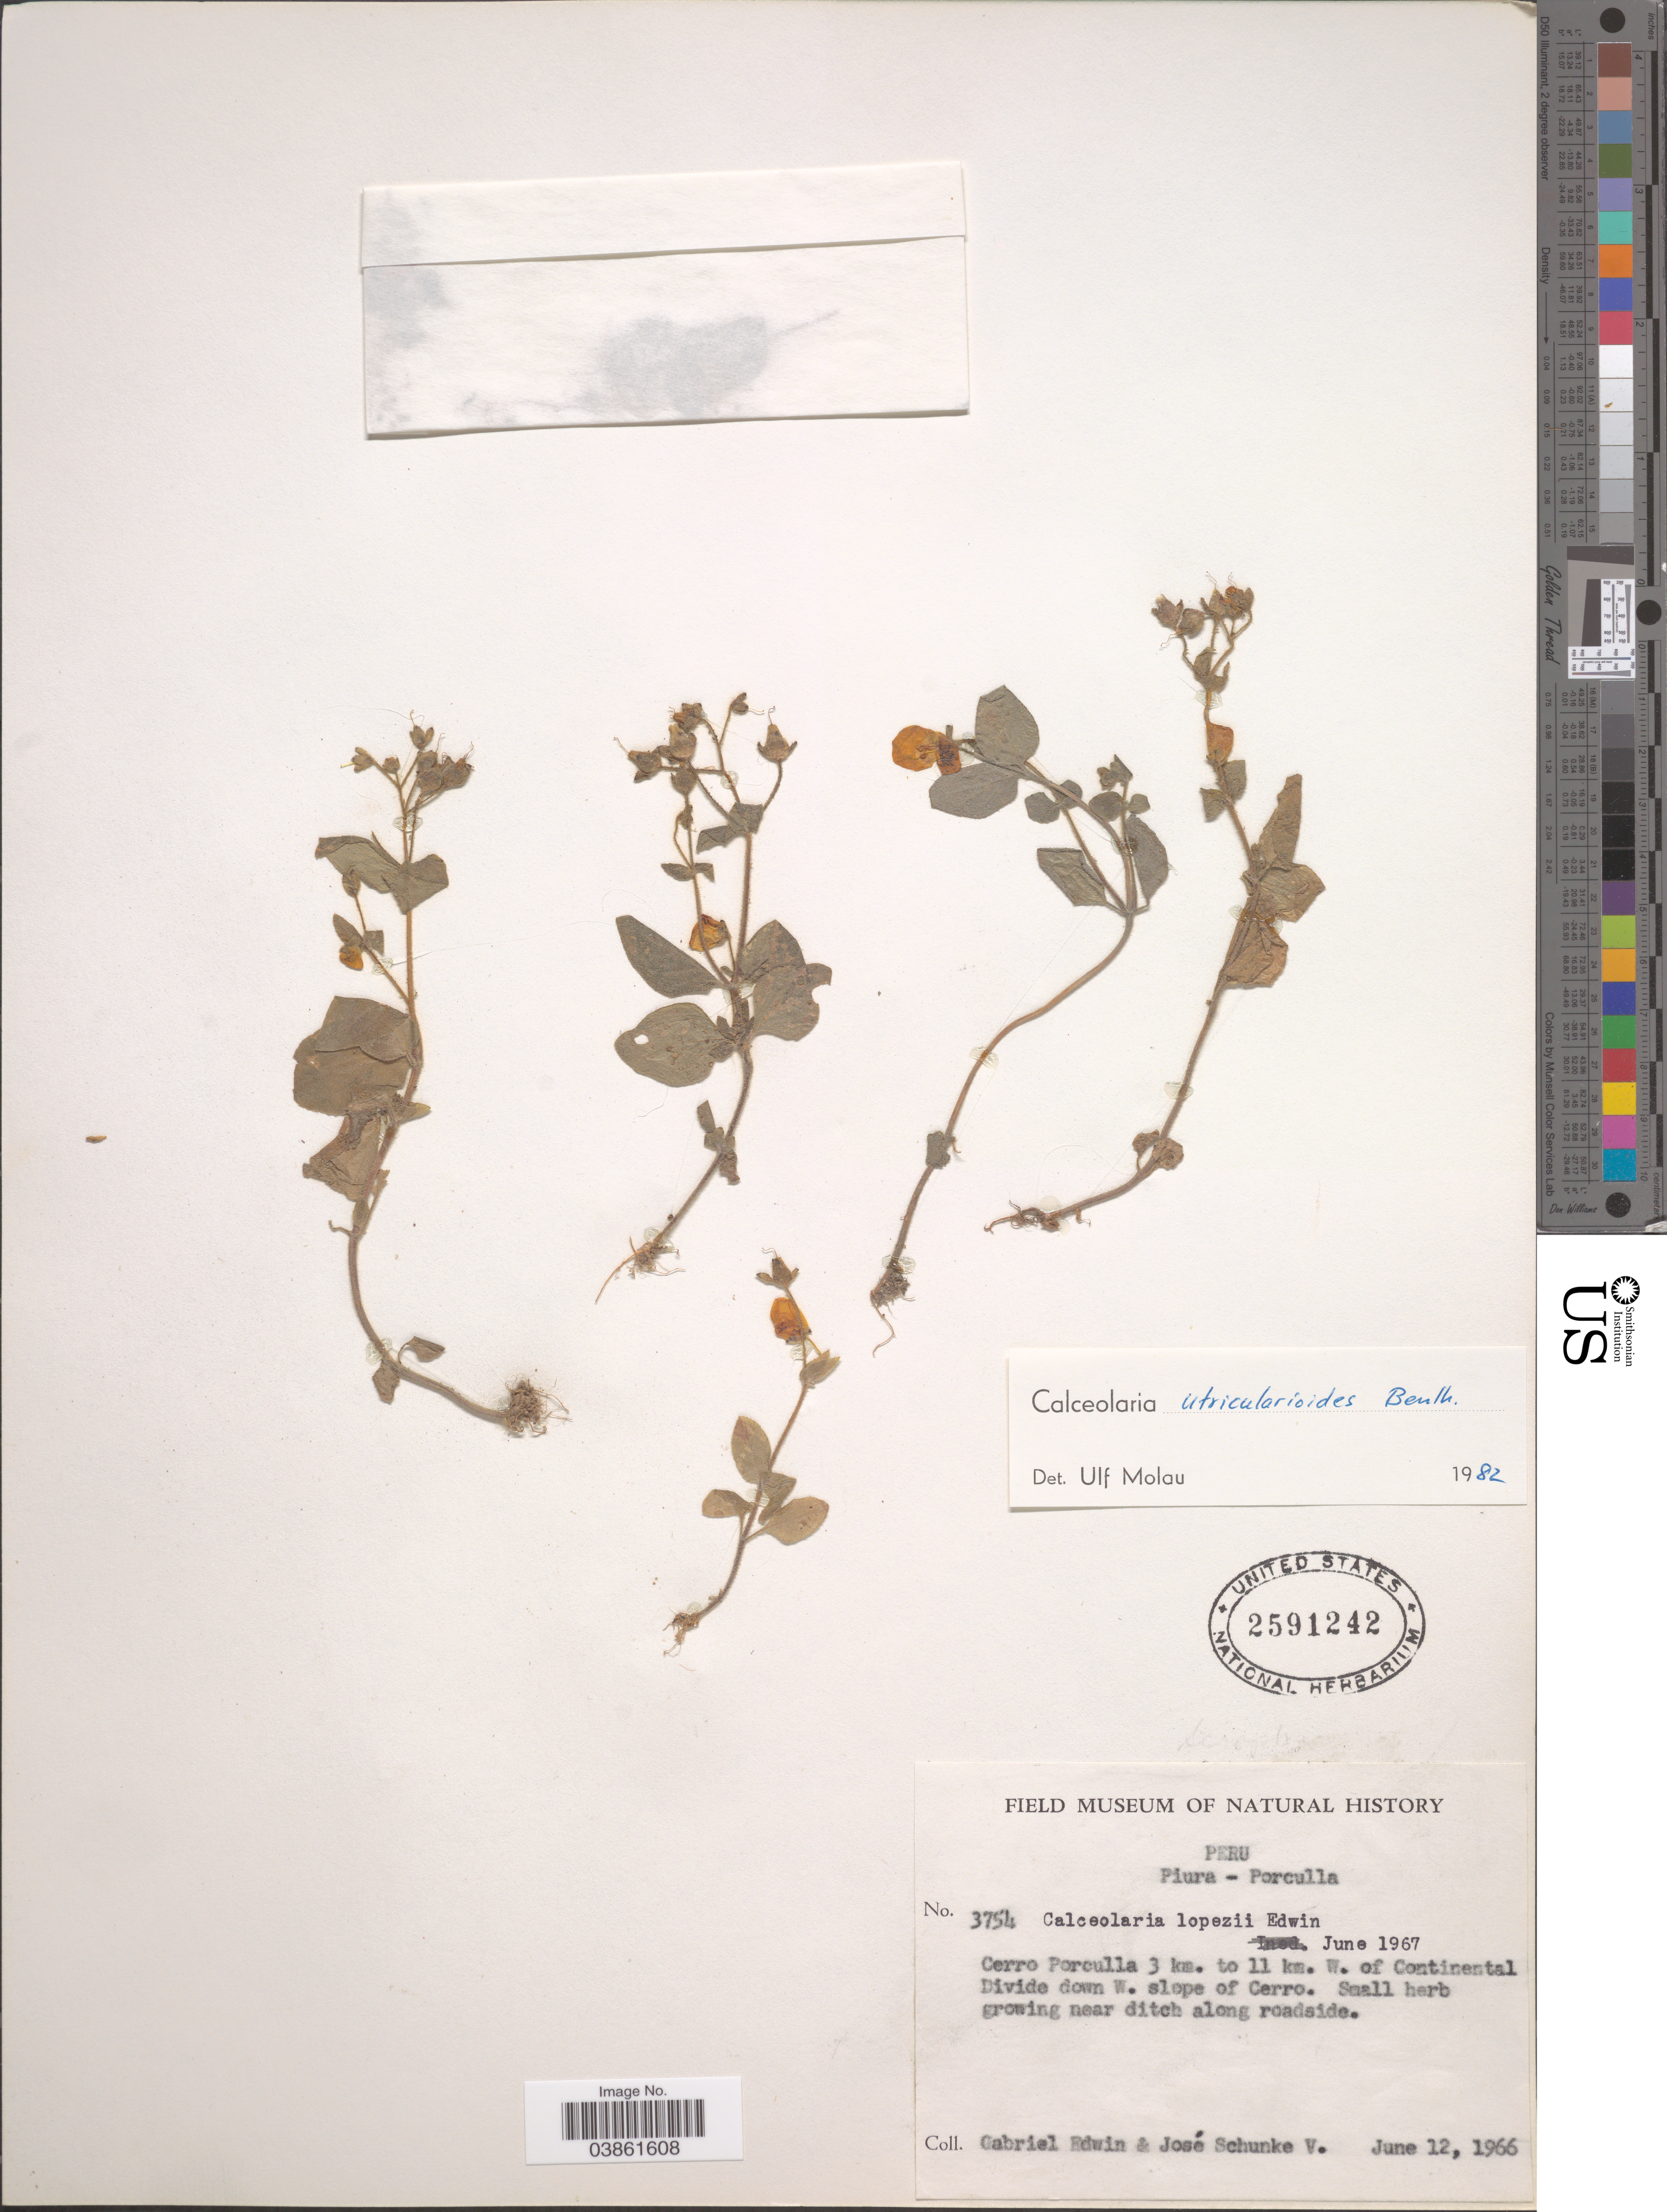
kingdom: Plantae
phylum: Tracheophyta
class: Magnoliopsida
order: Lamiales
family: Calceolariaceae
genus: Calceolaria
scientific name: Calceolaria utricularioides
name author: Hook. ex Benth.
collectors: G. Edwin & J. Schunke Vigo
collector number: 3754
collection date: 1966-06-12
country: Peru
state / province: Piura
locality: Porculla. Cerro Porculla 3 km. to 11 km. W. of Continental Divide down W. slope of Cerro.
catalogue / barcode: US 2591242